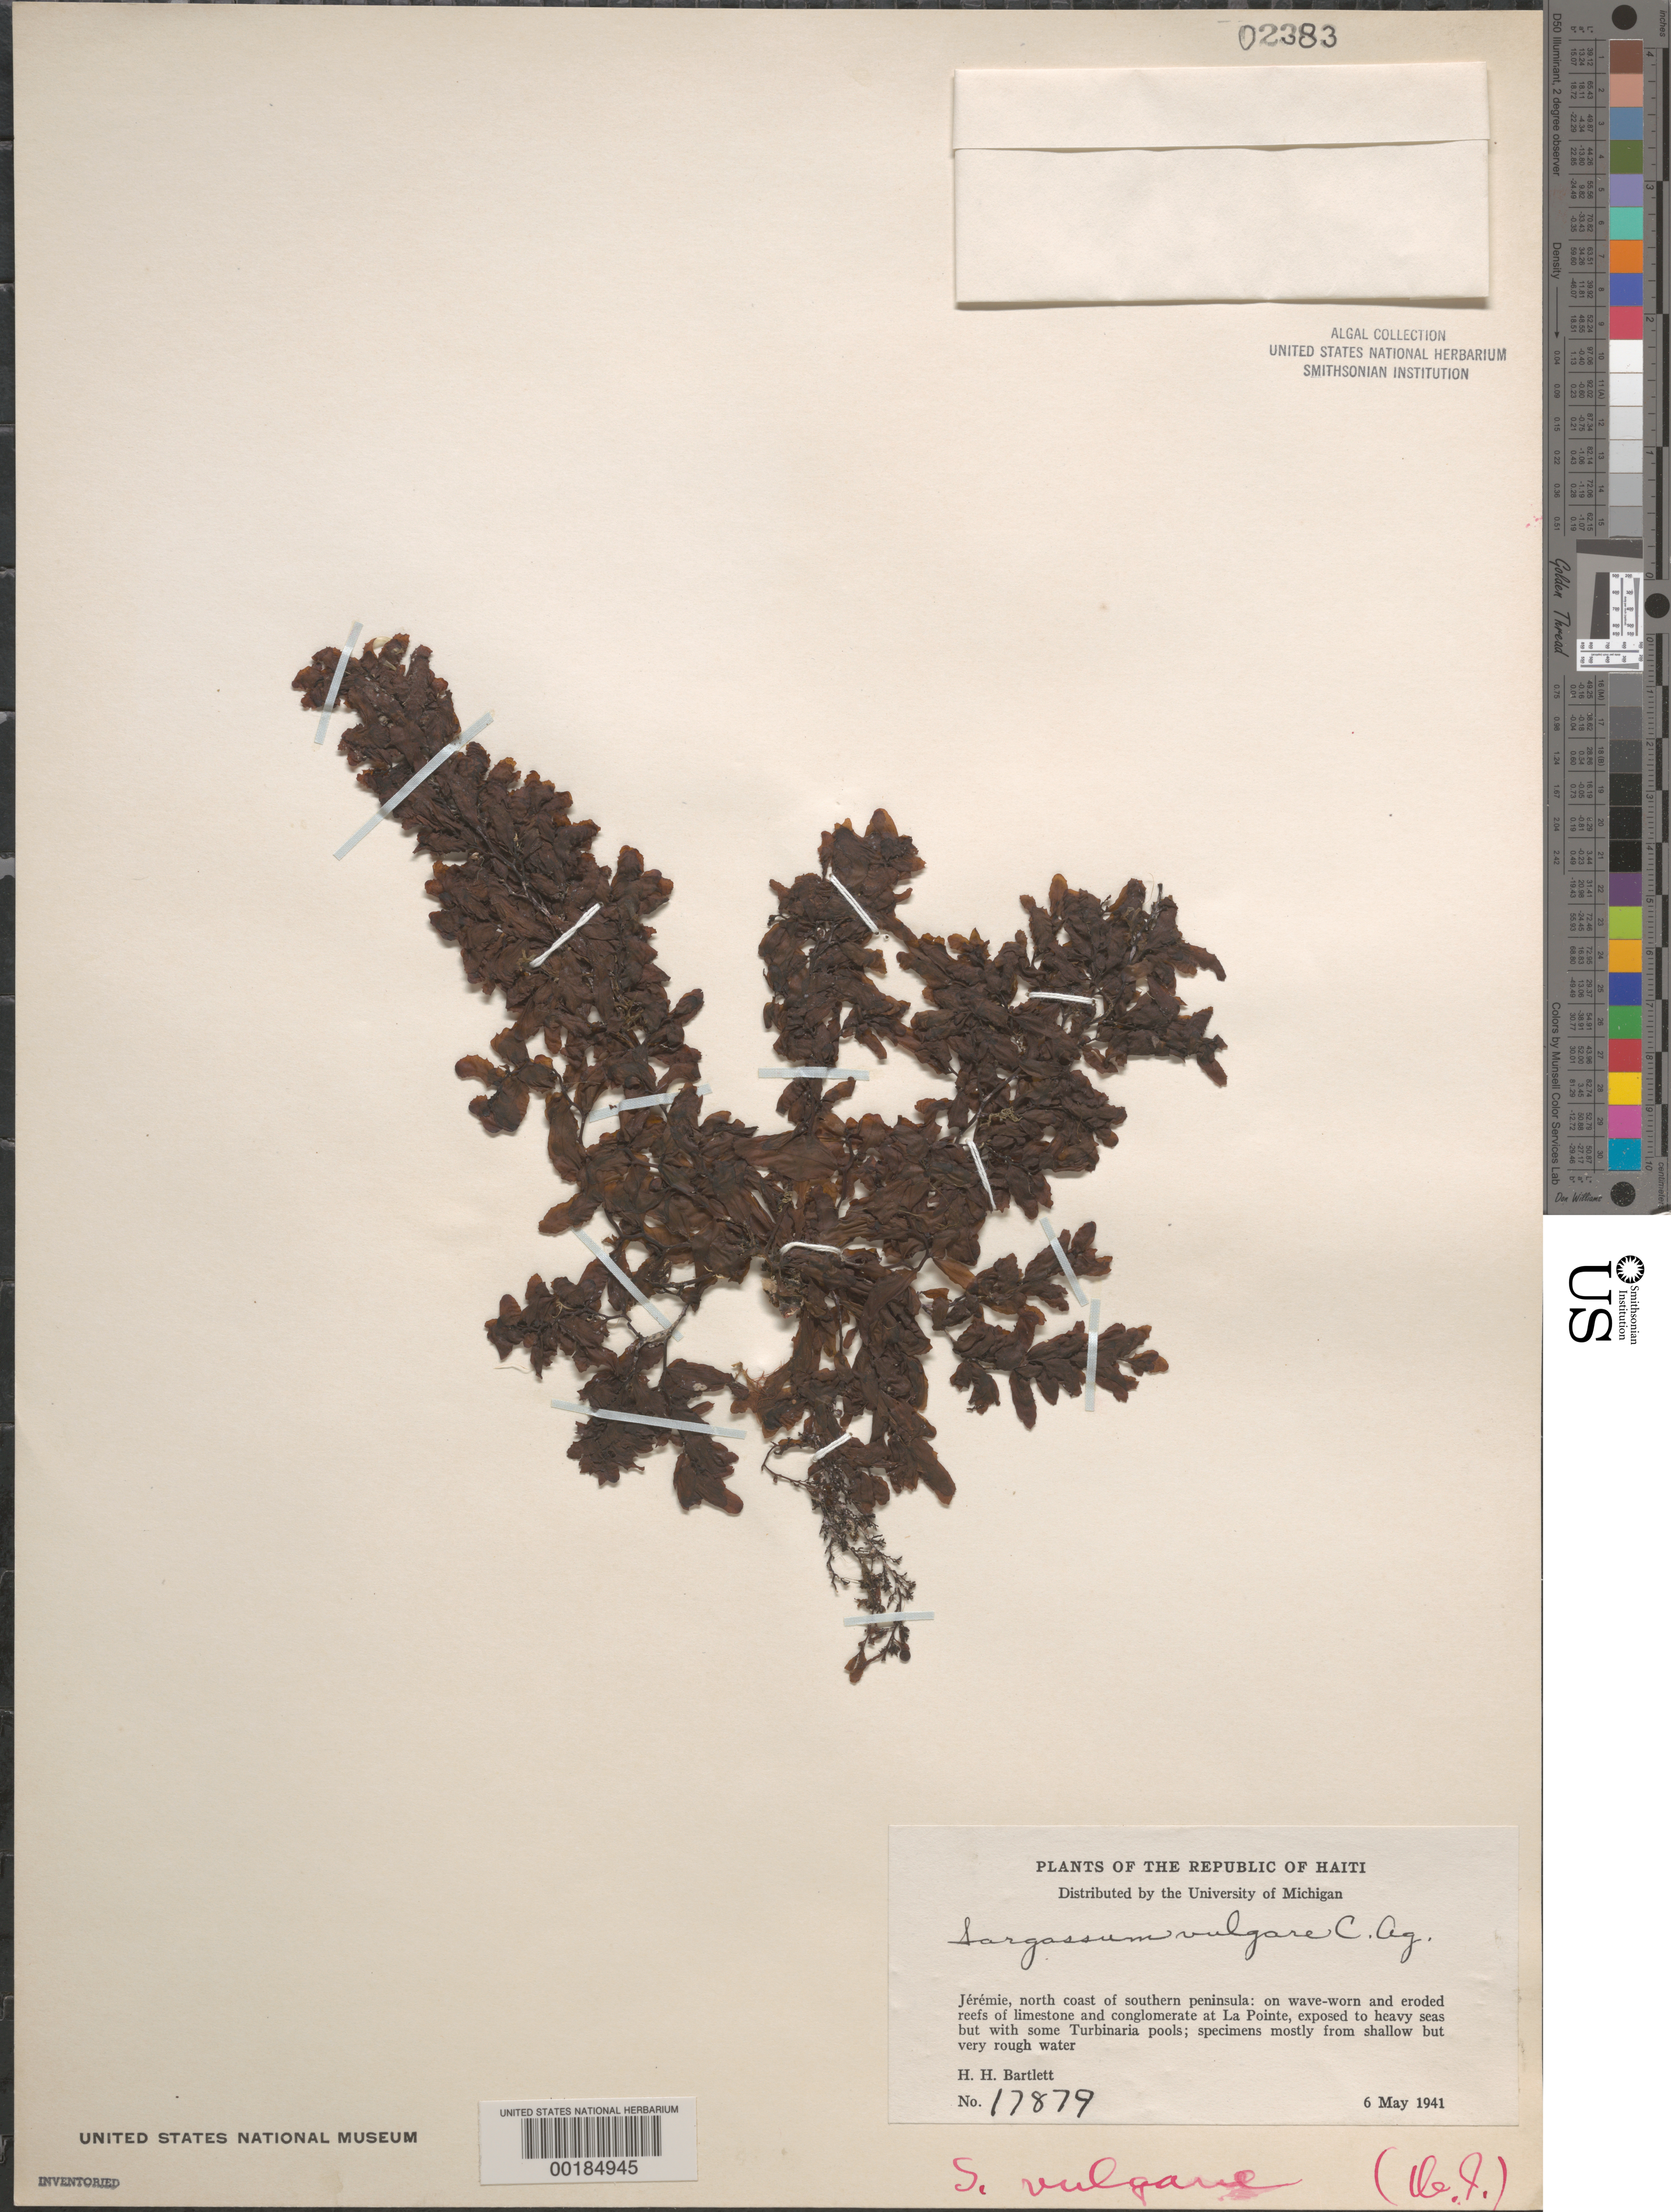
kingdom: Chromista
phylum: Ochrophyta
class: Phaeophyceae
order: Fucales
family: Sargassaceae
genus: Sargassum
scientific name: Sargassum vulgare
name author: C. Agardh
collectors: H. H. Bartlett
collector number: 17879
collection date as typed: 06 May 1941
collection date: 1941-05-06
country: Haiti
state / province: Sud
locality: Jeremie, La Pointe, north coast of southern peninsula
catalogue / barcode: US 2383